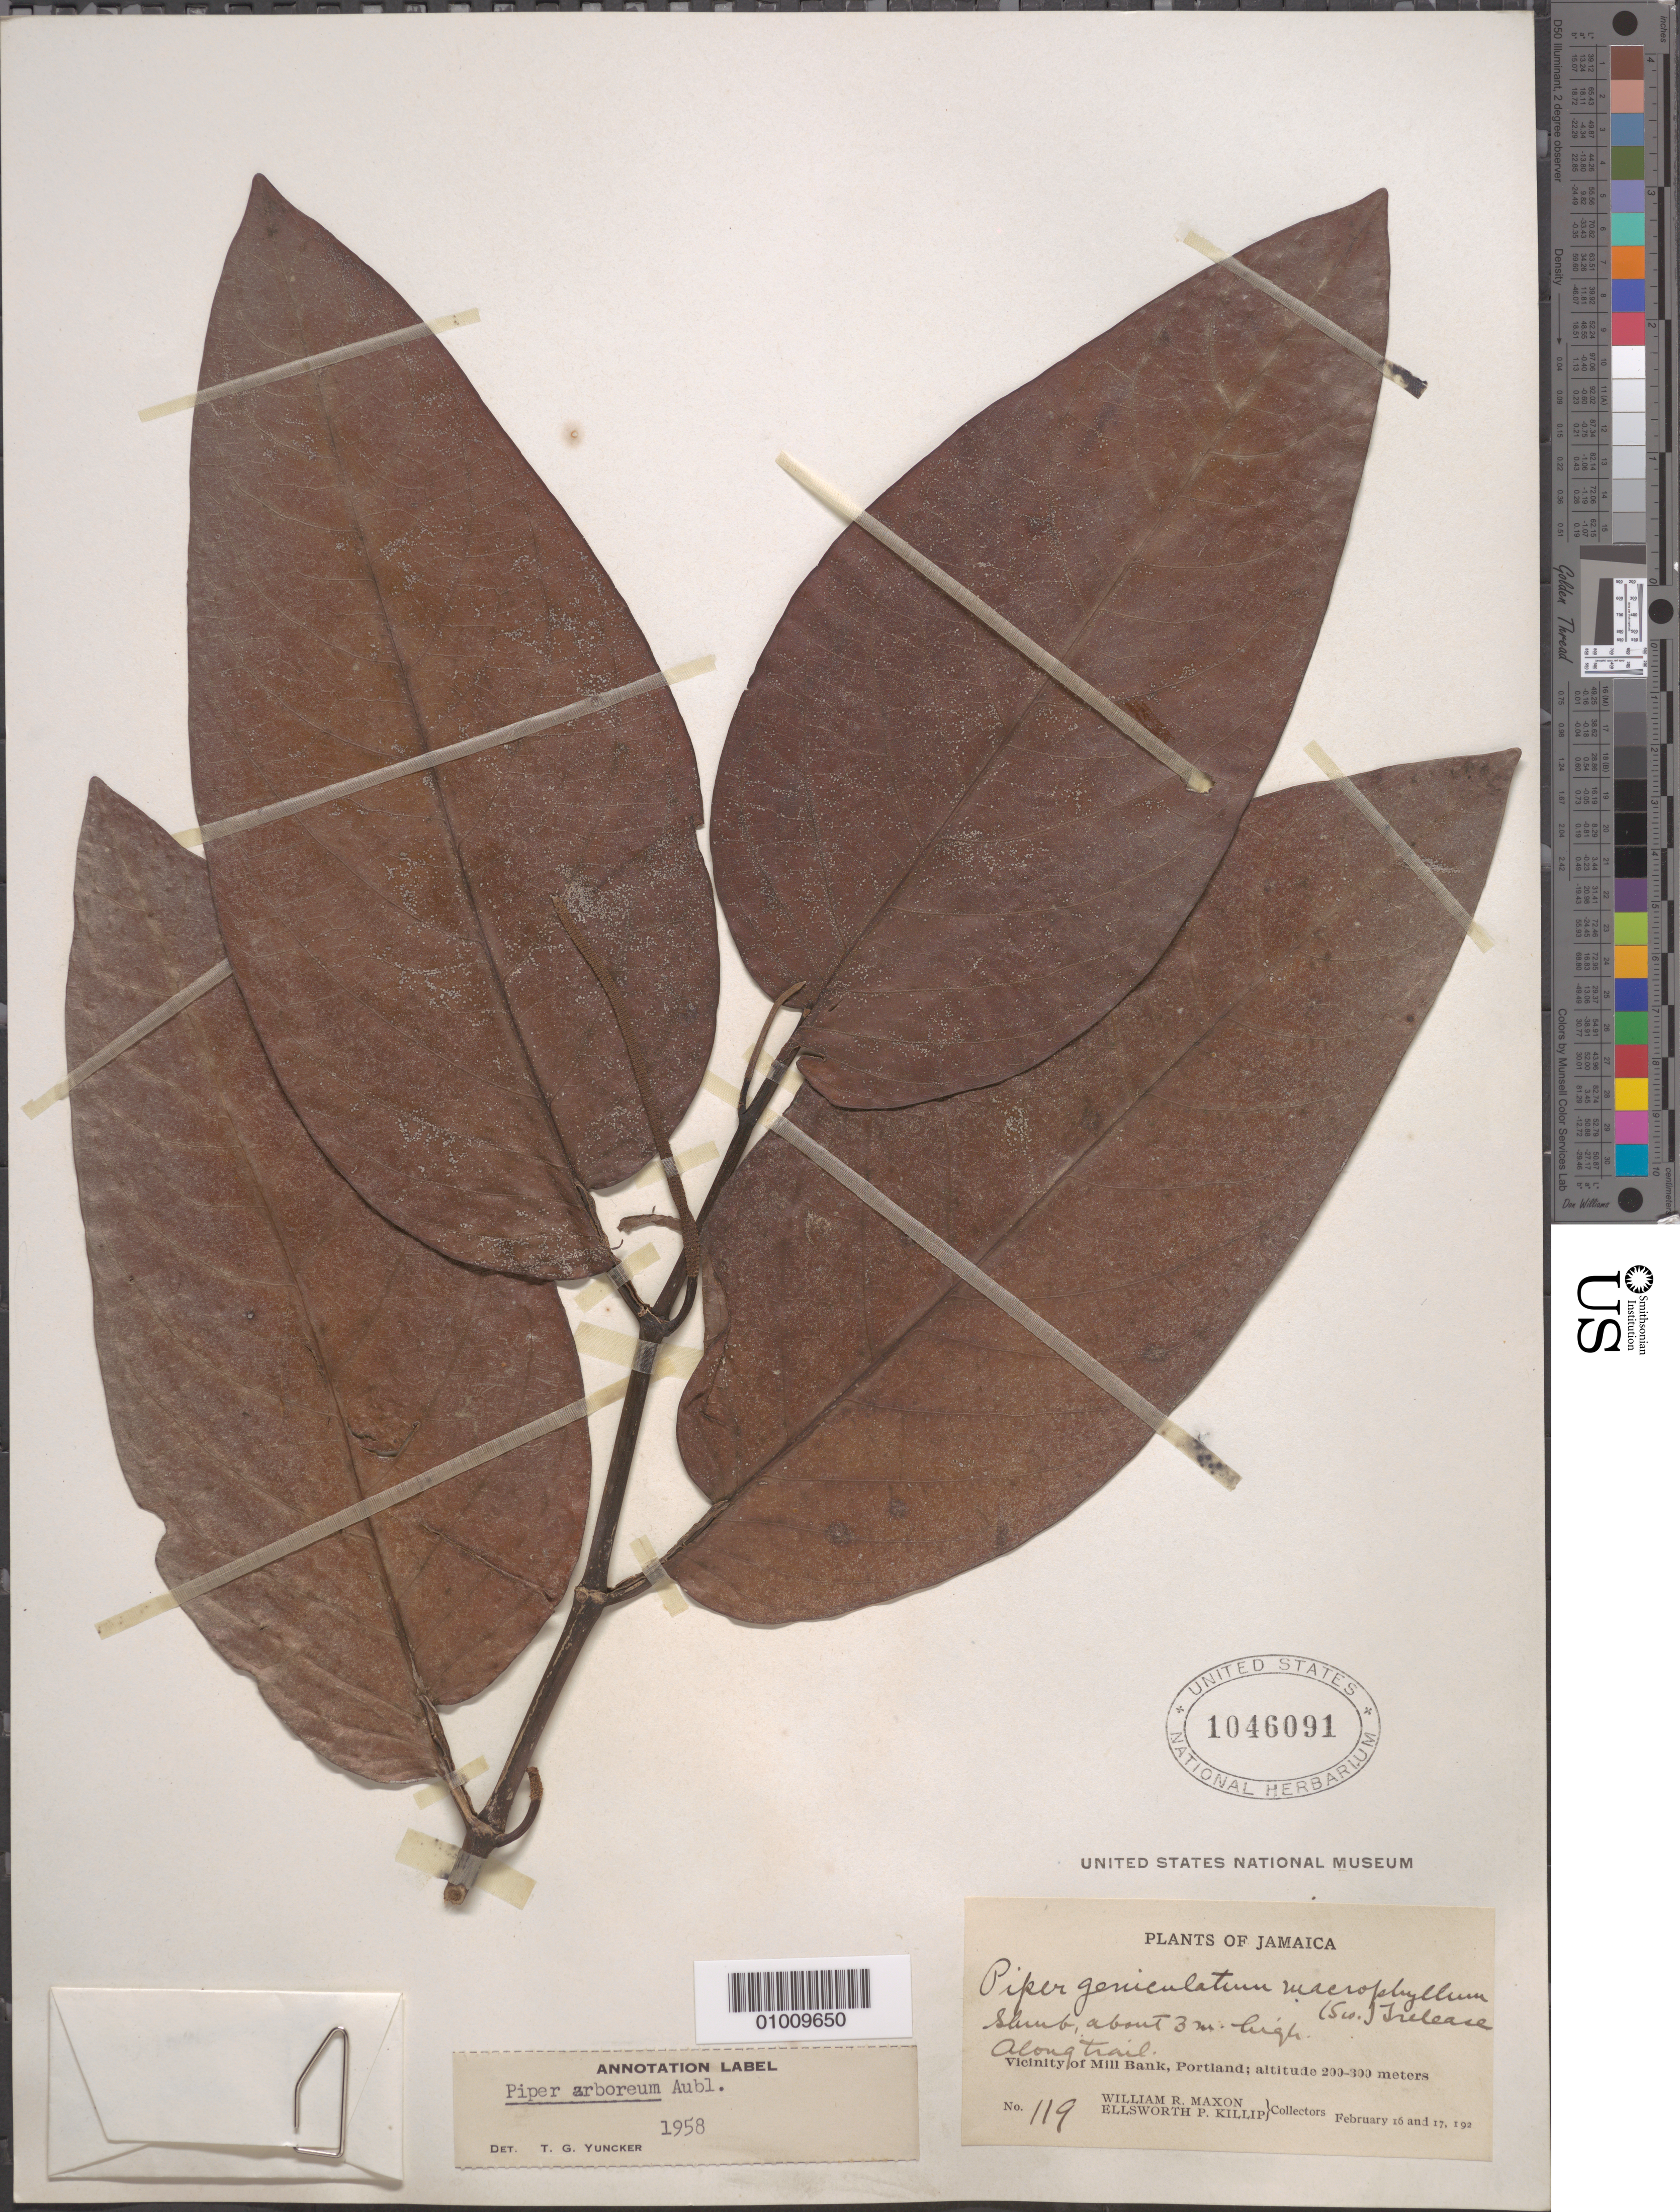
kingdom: Plantae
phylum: Tracheophyta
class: Magnoliopsida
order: Piperales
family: Piperaceae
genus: Piper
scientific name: Piper arboreum var. arboreum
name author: Aubl.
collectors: W. R. Maxon & E. P. Killip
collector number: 119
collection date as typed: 16 Feb 1920 to 17 Feb 1920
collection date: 1920-02-16/1920-02-17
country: Jamaica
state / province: Portland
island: Jamaica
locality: Along trail in the vicinity of Mill Bank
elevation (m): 200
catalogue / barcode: US 1046091